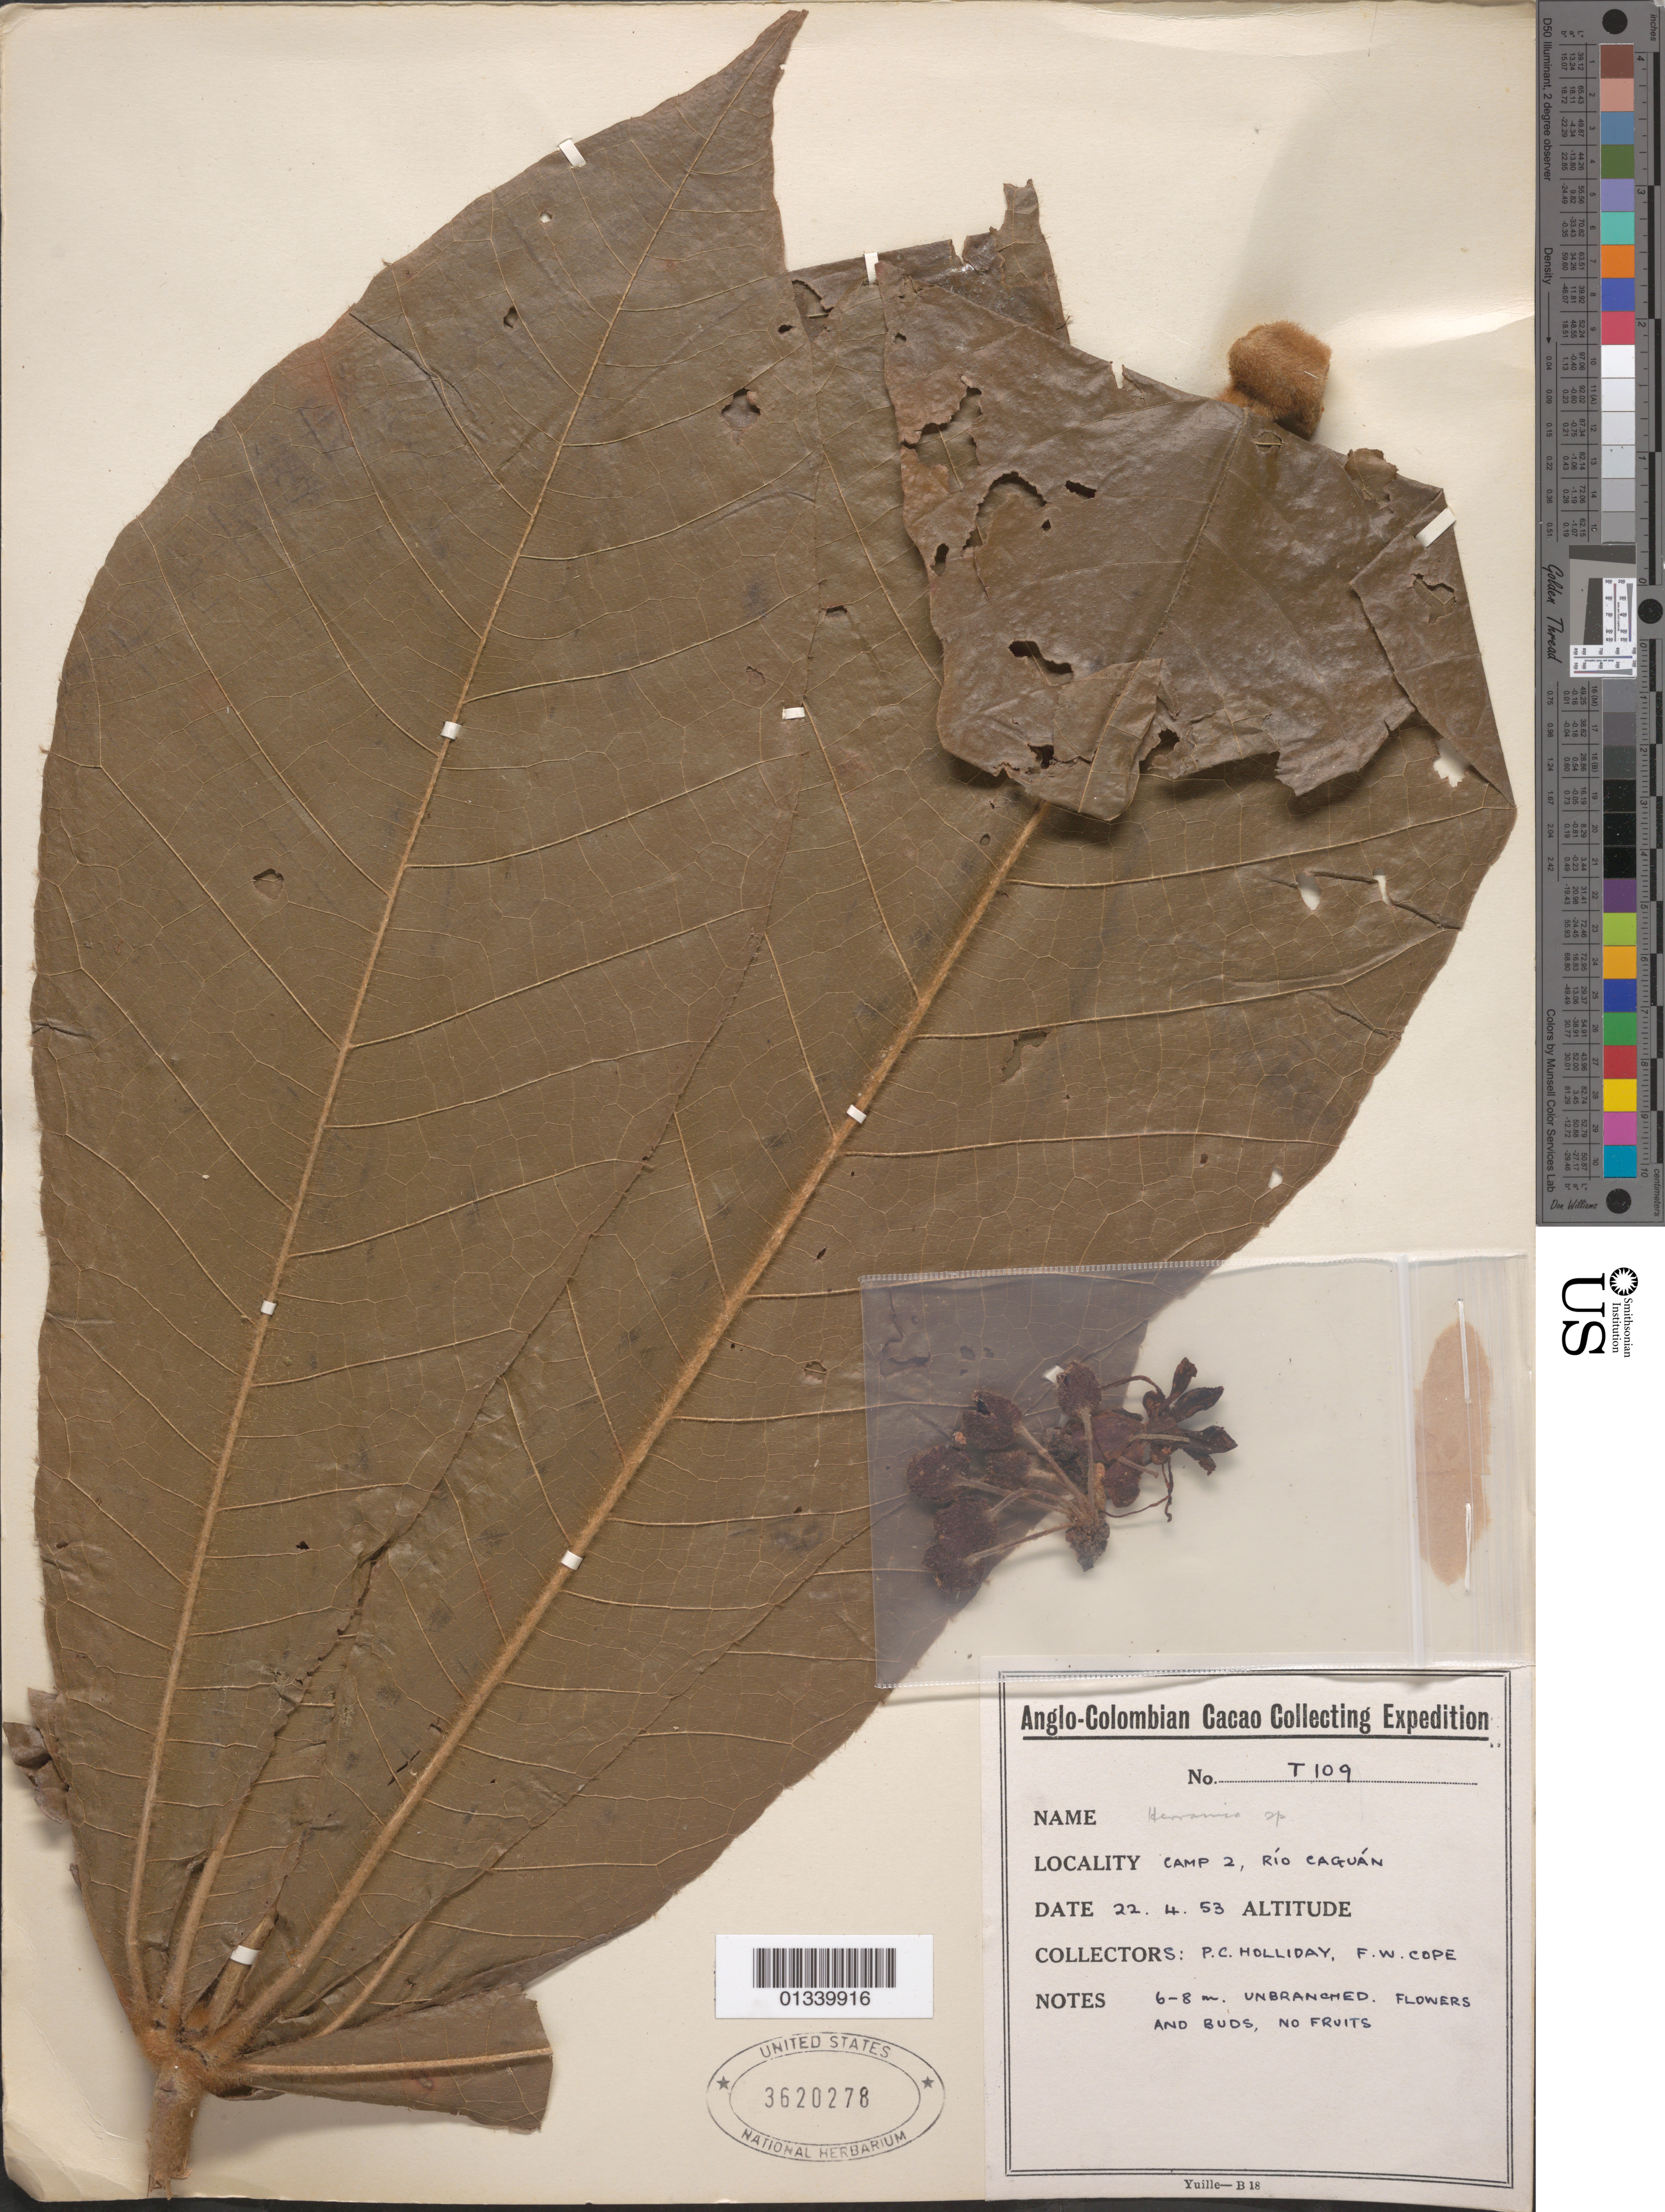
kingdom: Plantae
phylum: Tracheophyta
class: Magnoliopsida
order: Malvales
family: Malvaceae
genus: Herrania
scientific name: Herrania sp.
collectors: P. C. Holliday & F. Cope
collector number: T-109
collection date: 1953-04-22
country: Colombia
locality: Camp 2, Rio Caguan.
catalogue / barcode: US 3620278